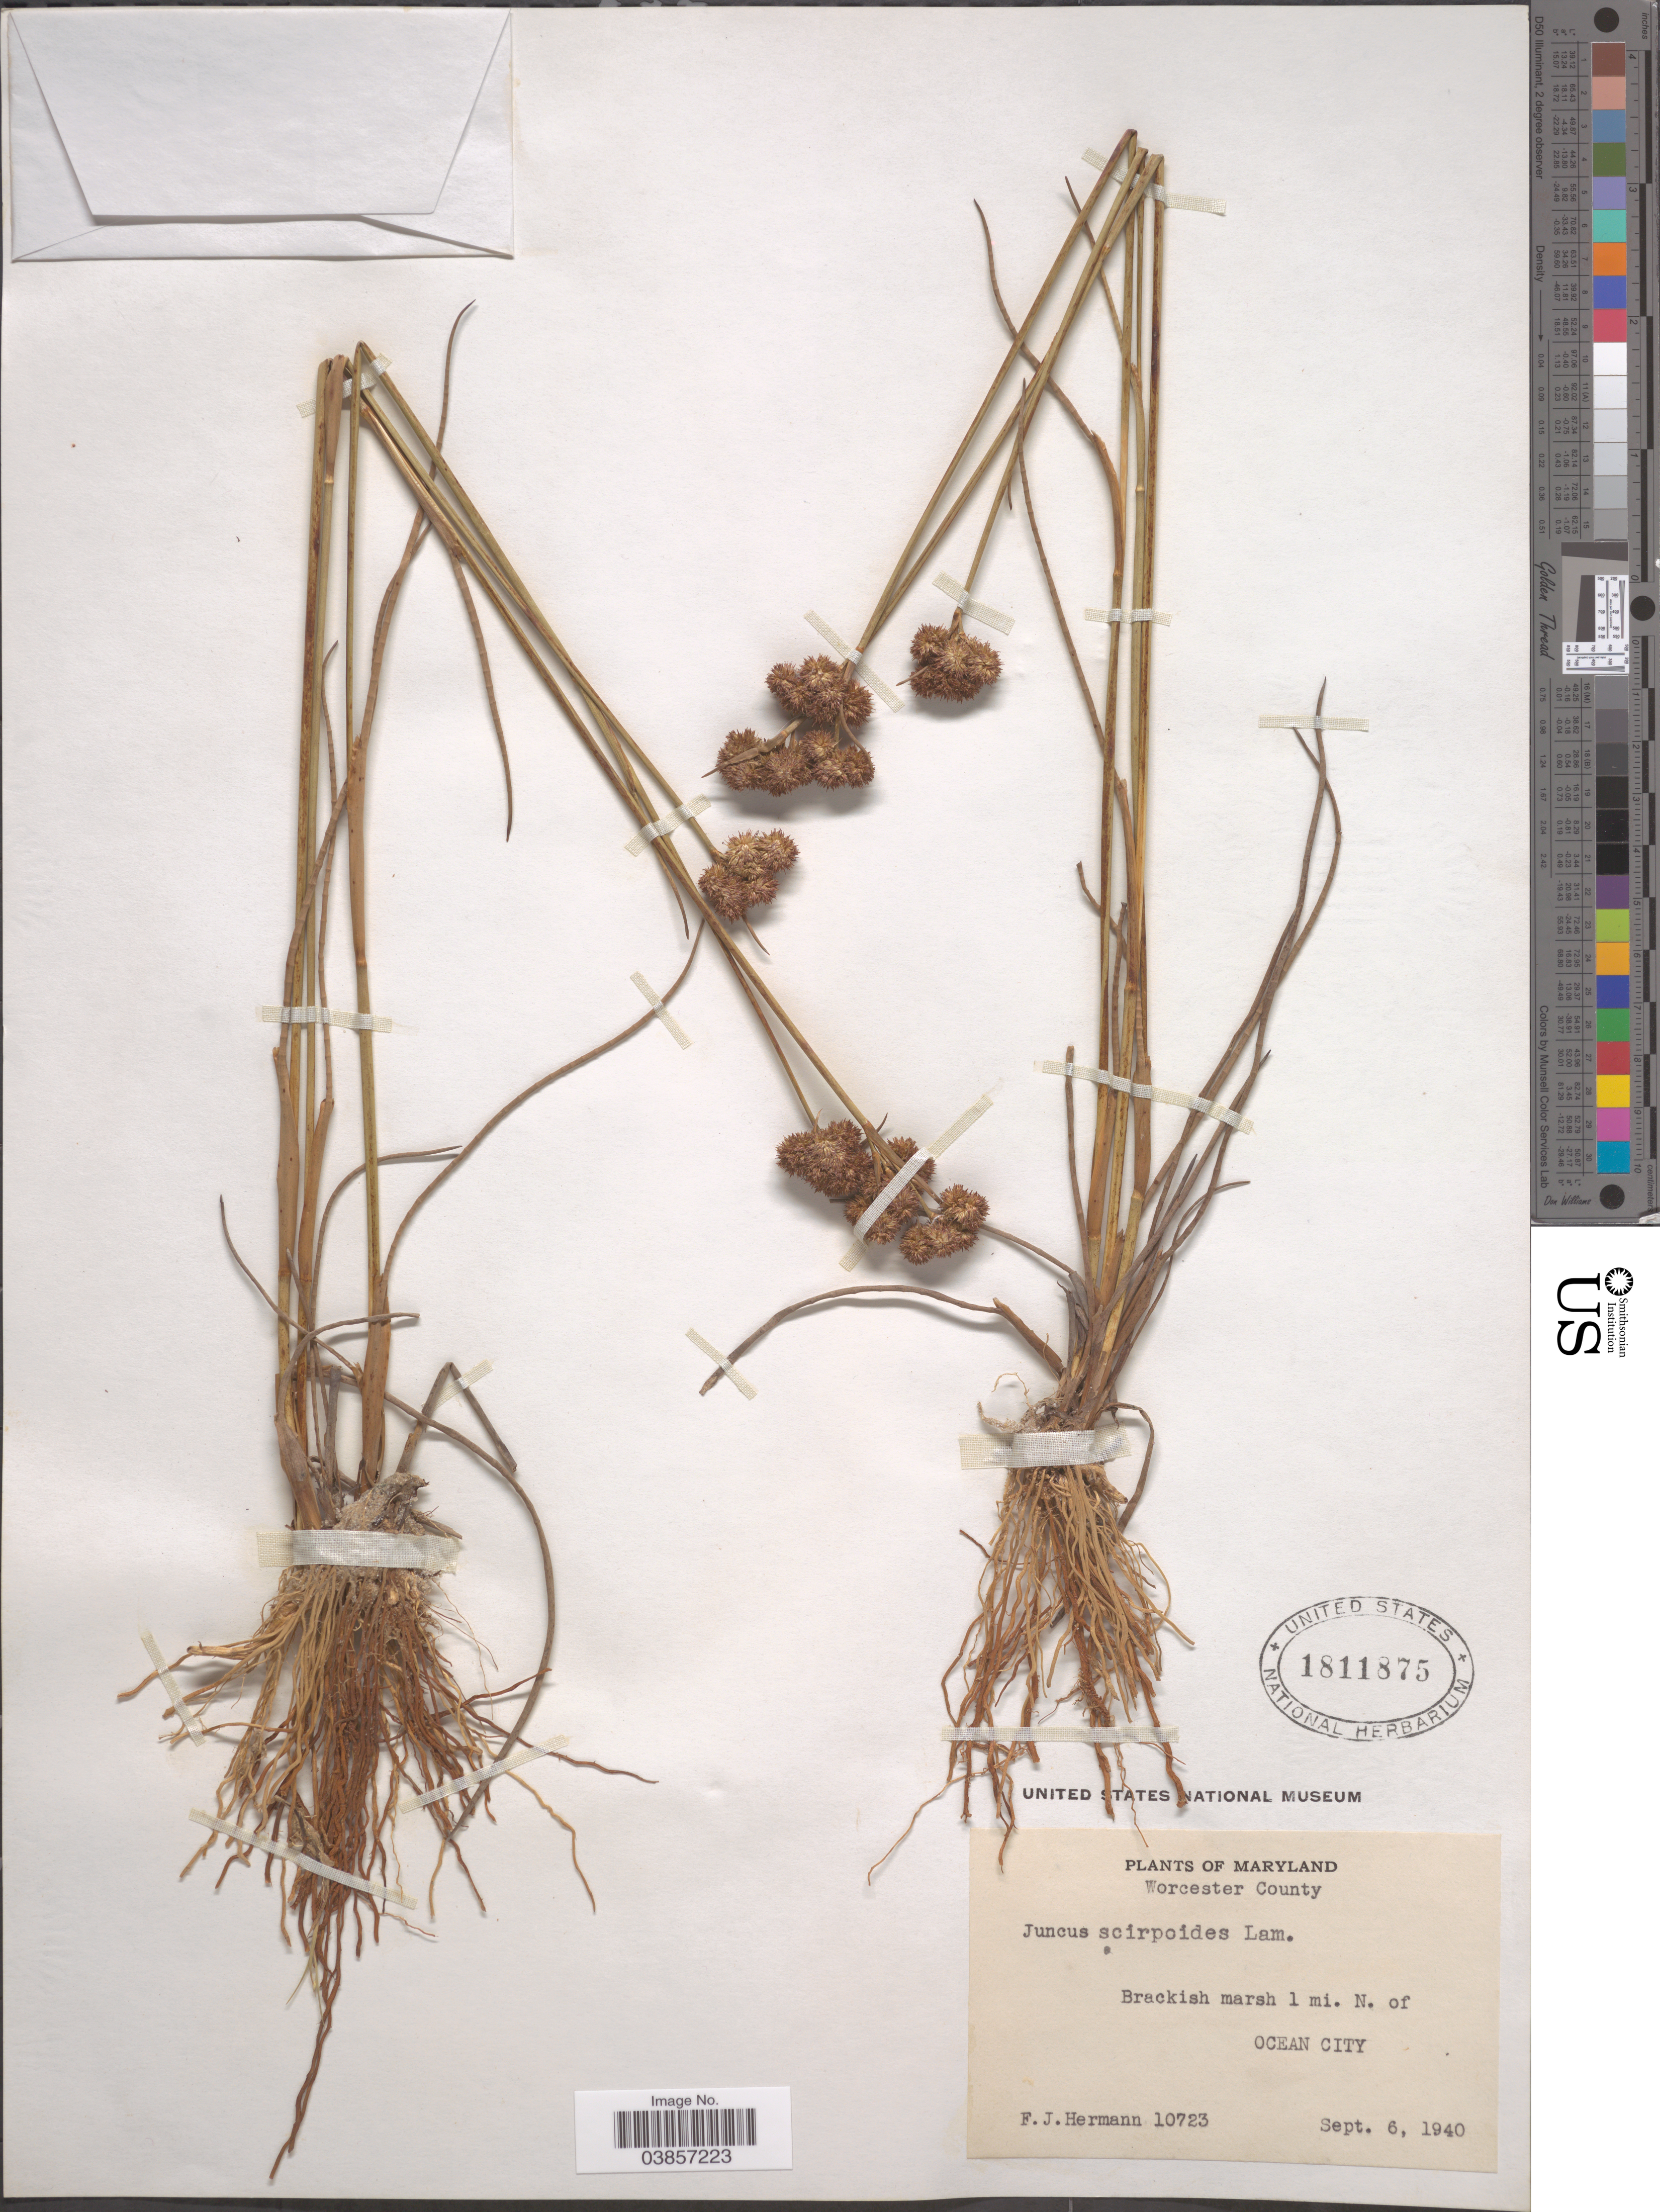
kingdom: Plantae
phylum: Tracheophyta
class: Liliopsida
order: Poales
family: Juncaceae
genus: Juncus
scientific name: Juncus scirpoides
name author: Lam.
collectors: F. J. Hermann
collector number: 10723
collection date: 1940-09-06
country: United States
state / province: Maryland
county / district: Worcester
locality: Worcester County. 1 mi. N. of Ocean City.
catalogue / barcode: US 1811875